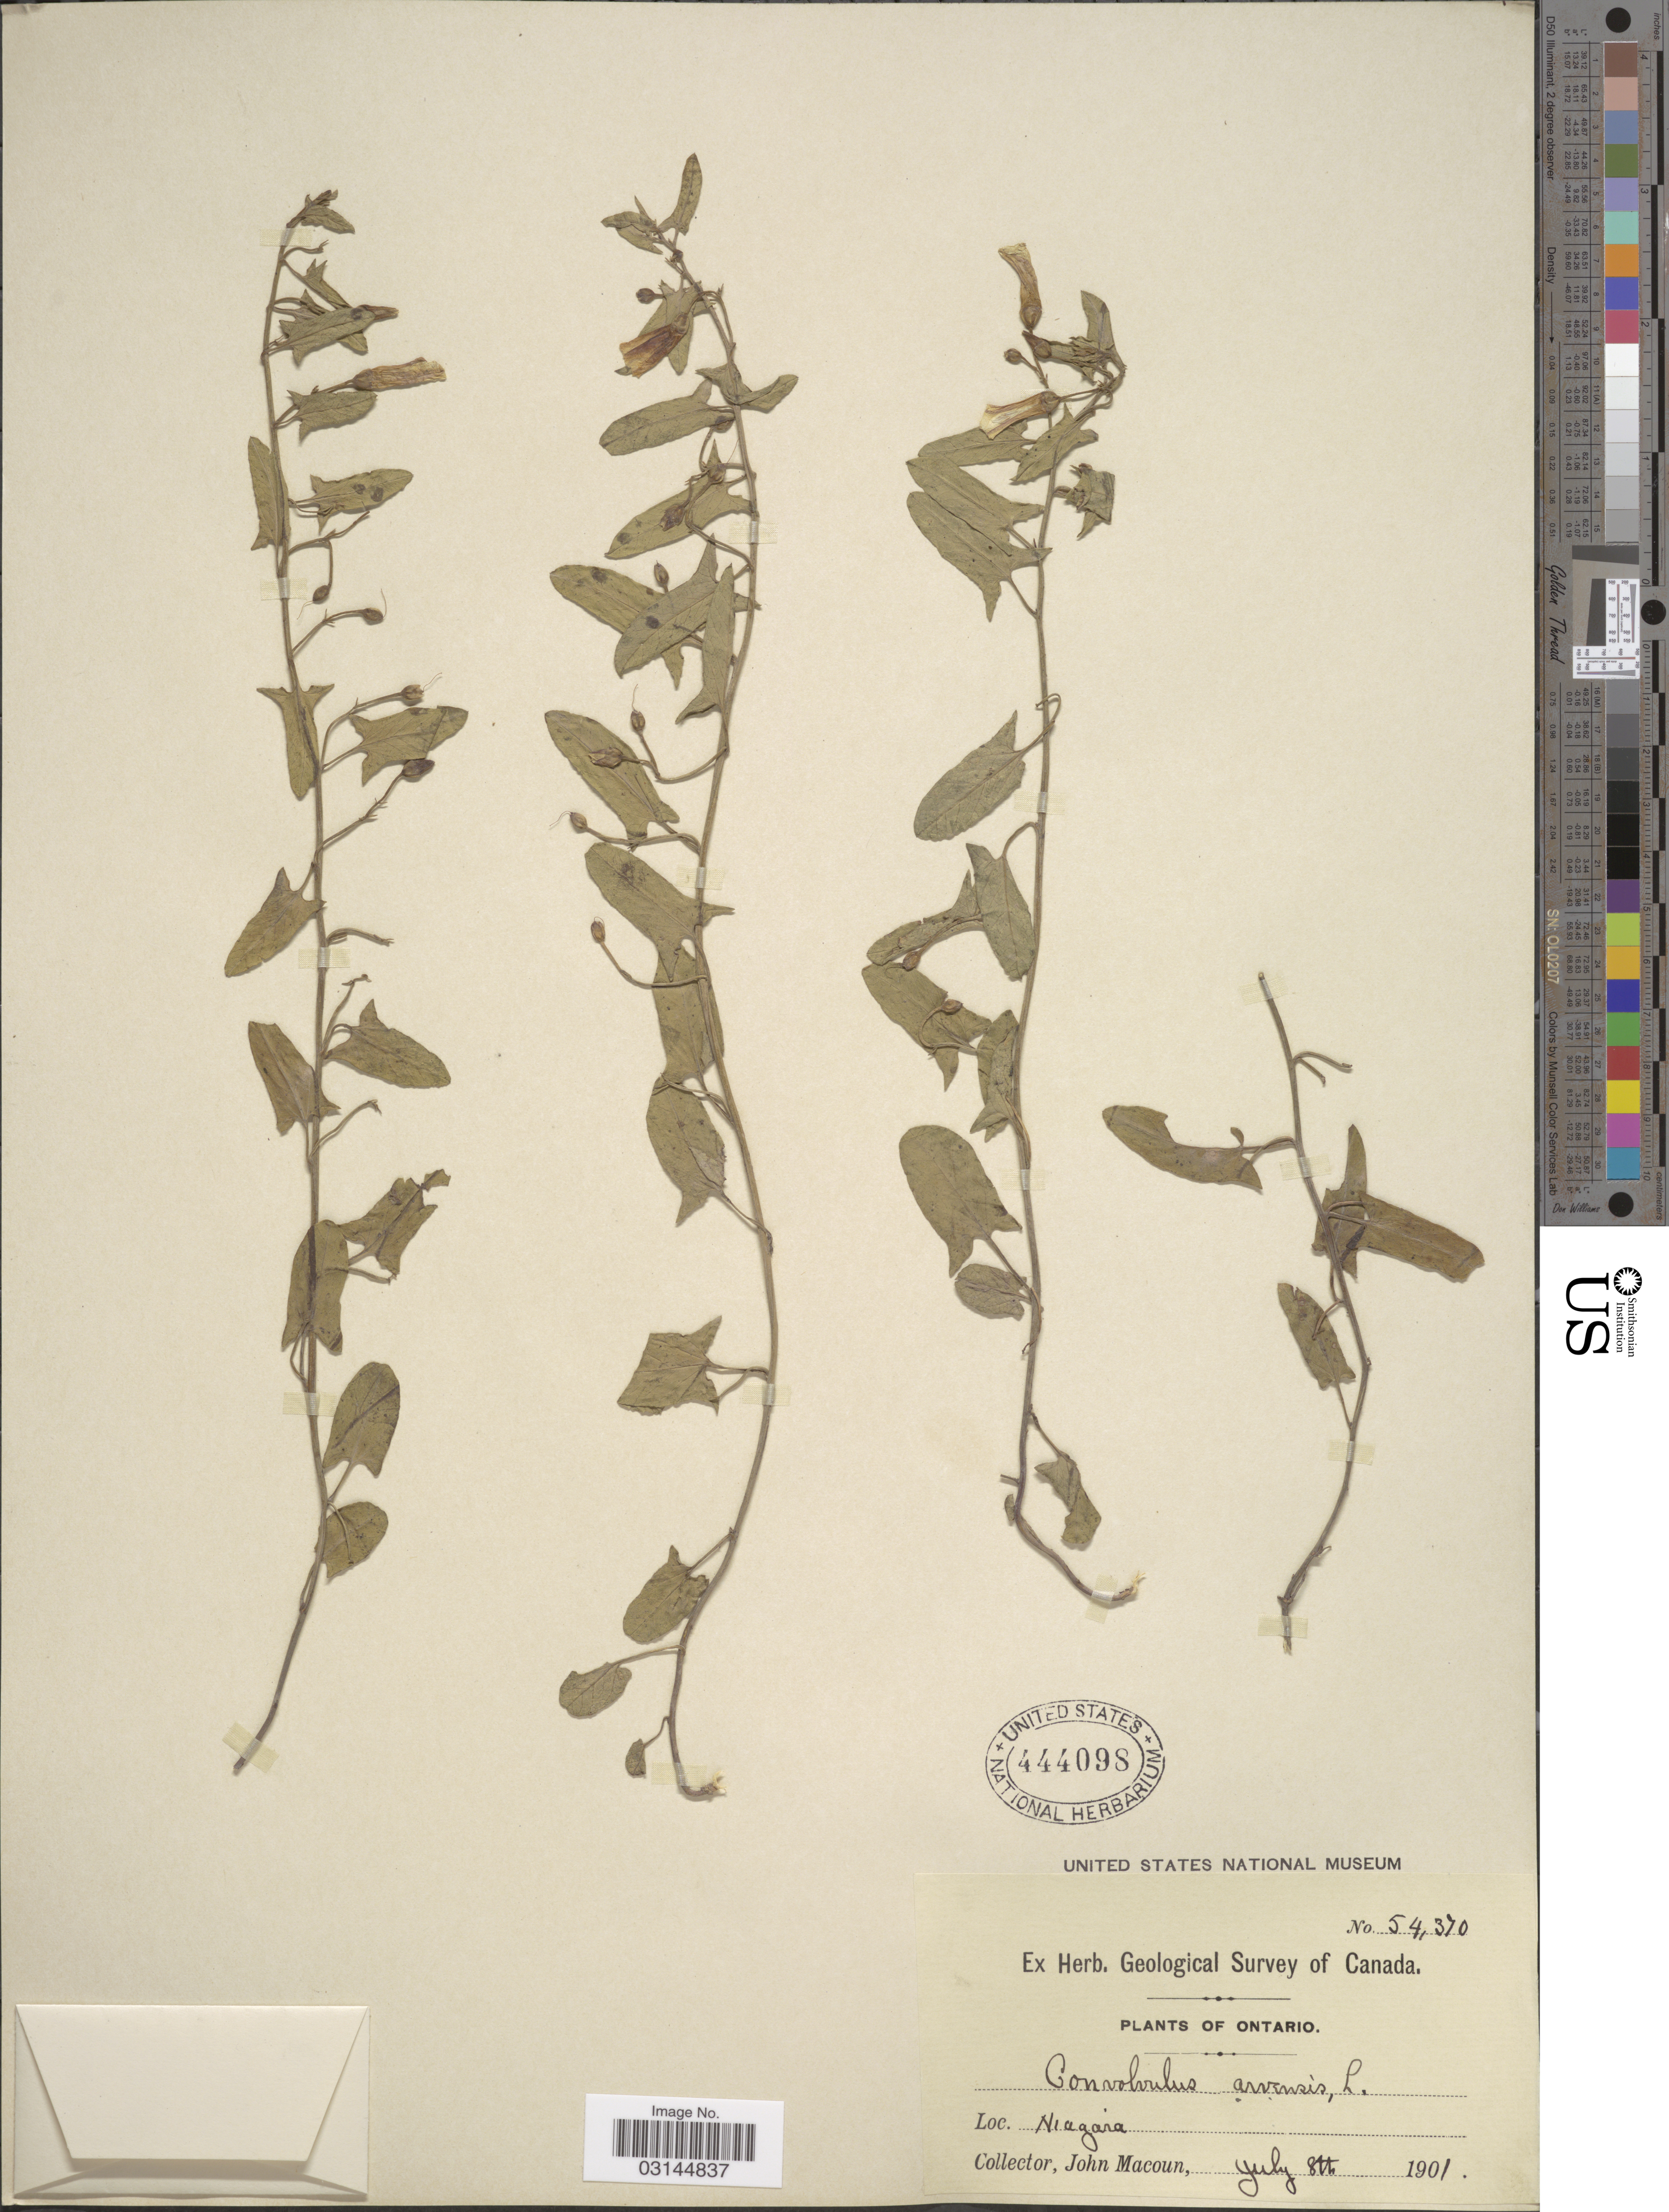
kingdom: Plantae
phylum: Tracheophyta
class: Magnoliopsida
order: Solanales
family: Convolvulaceae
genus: Convolvulus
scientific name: Convolvulus arvensis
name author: L.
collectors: J. Macoun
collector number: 54370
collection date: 1901-07-08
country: Canada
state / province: Ontario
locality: Niagara.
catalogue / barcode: US 444098